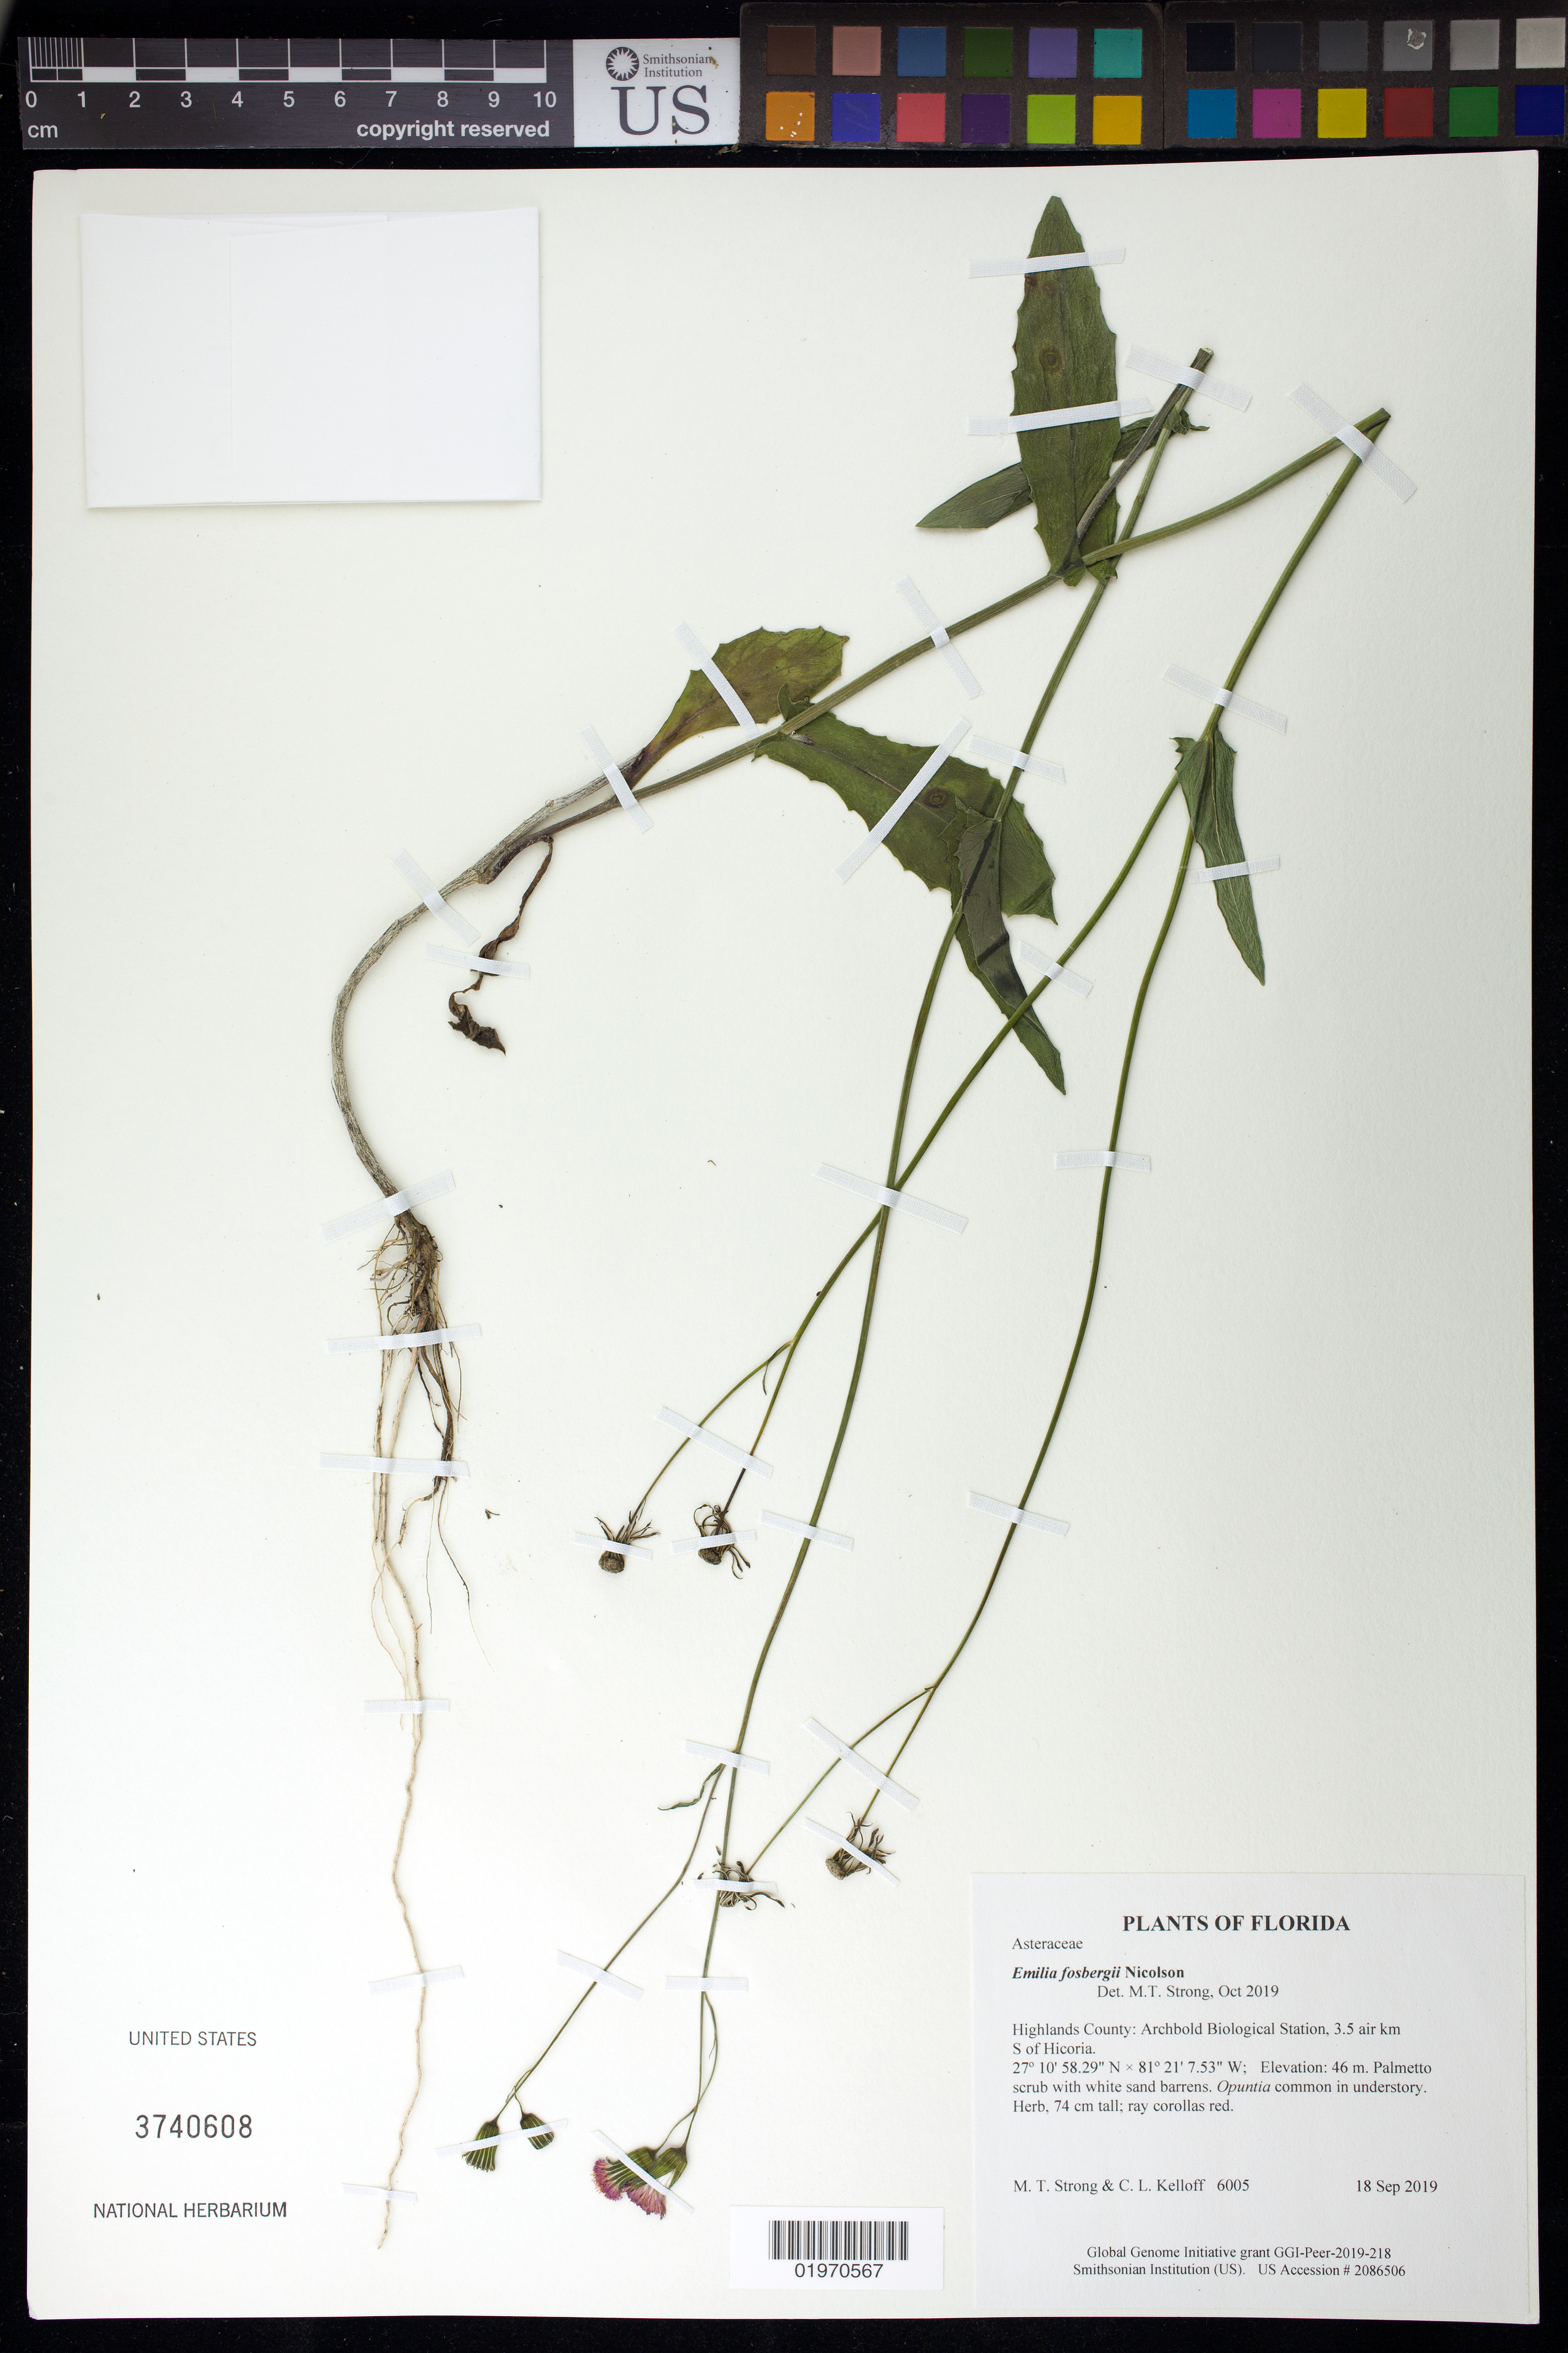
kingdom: Plantae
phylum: Tracheophyta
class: Magnoliopsida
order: Asterales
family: Asteraceae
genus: Emilia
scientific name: Emilia fosbergii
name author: Nicolson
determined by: Strong, Mark T., (BOT), Smithsonian Institution - National Museum of Natural History (UNITED STATES)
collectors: M. T. Strong & C. L. Kelloff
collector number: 6005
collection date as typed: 18 Sep 2019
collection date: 2019-09-18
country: United States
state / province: Florida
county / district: Highlands County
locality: Archbold Biological Station, 3.5 air km S of Hicoria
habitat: Palmetto scrub with white sand barrens. Opuntia common in understory.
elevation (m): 46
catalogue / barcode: US 3740608